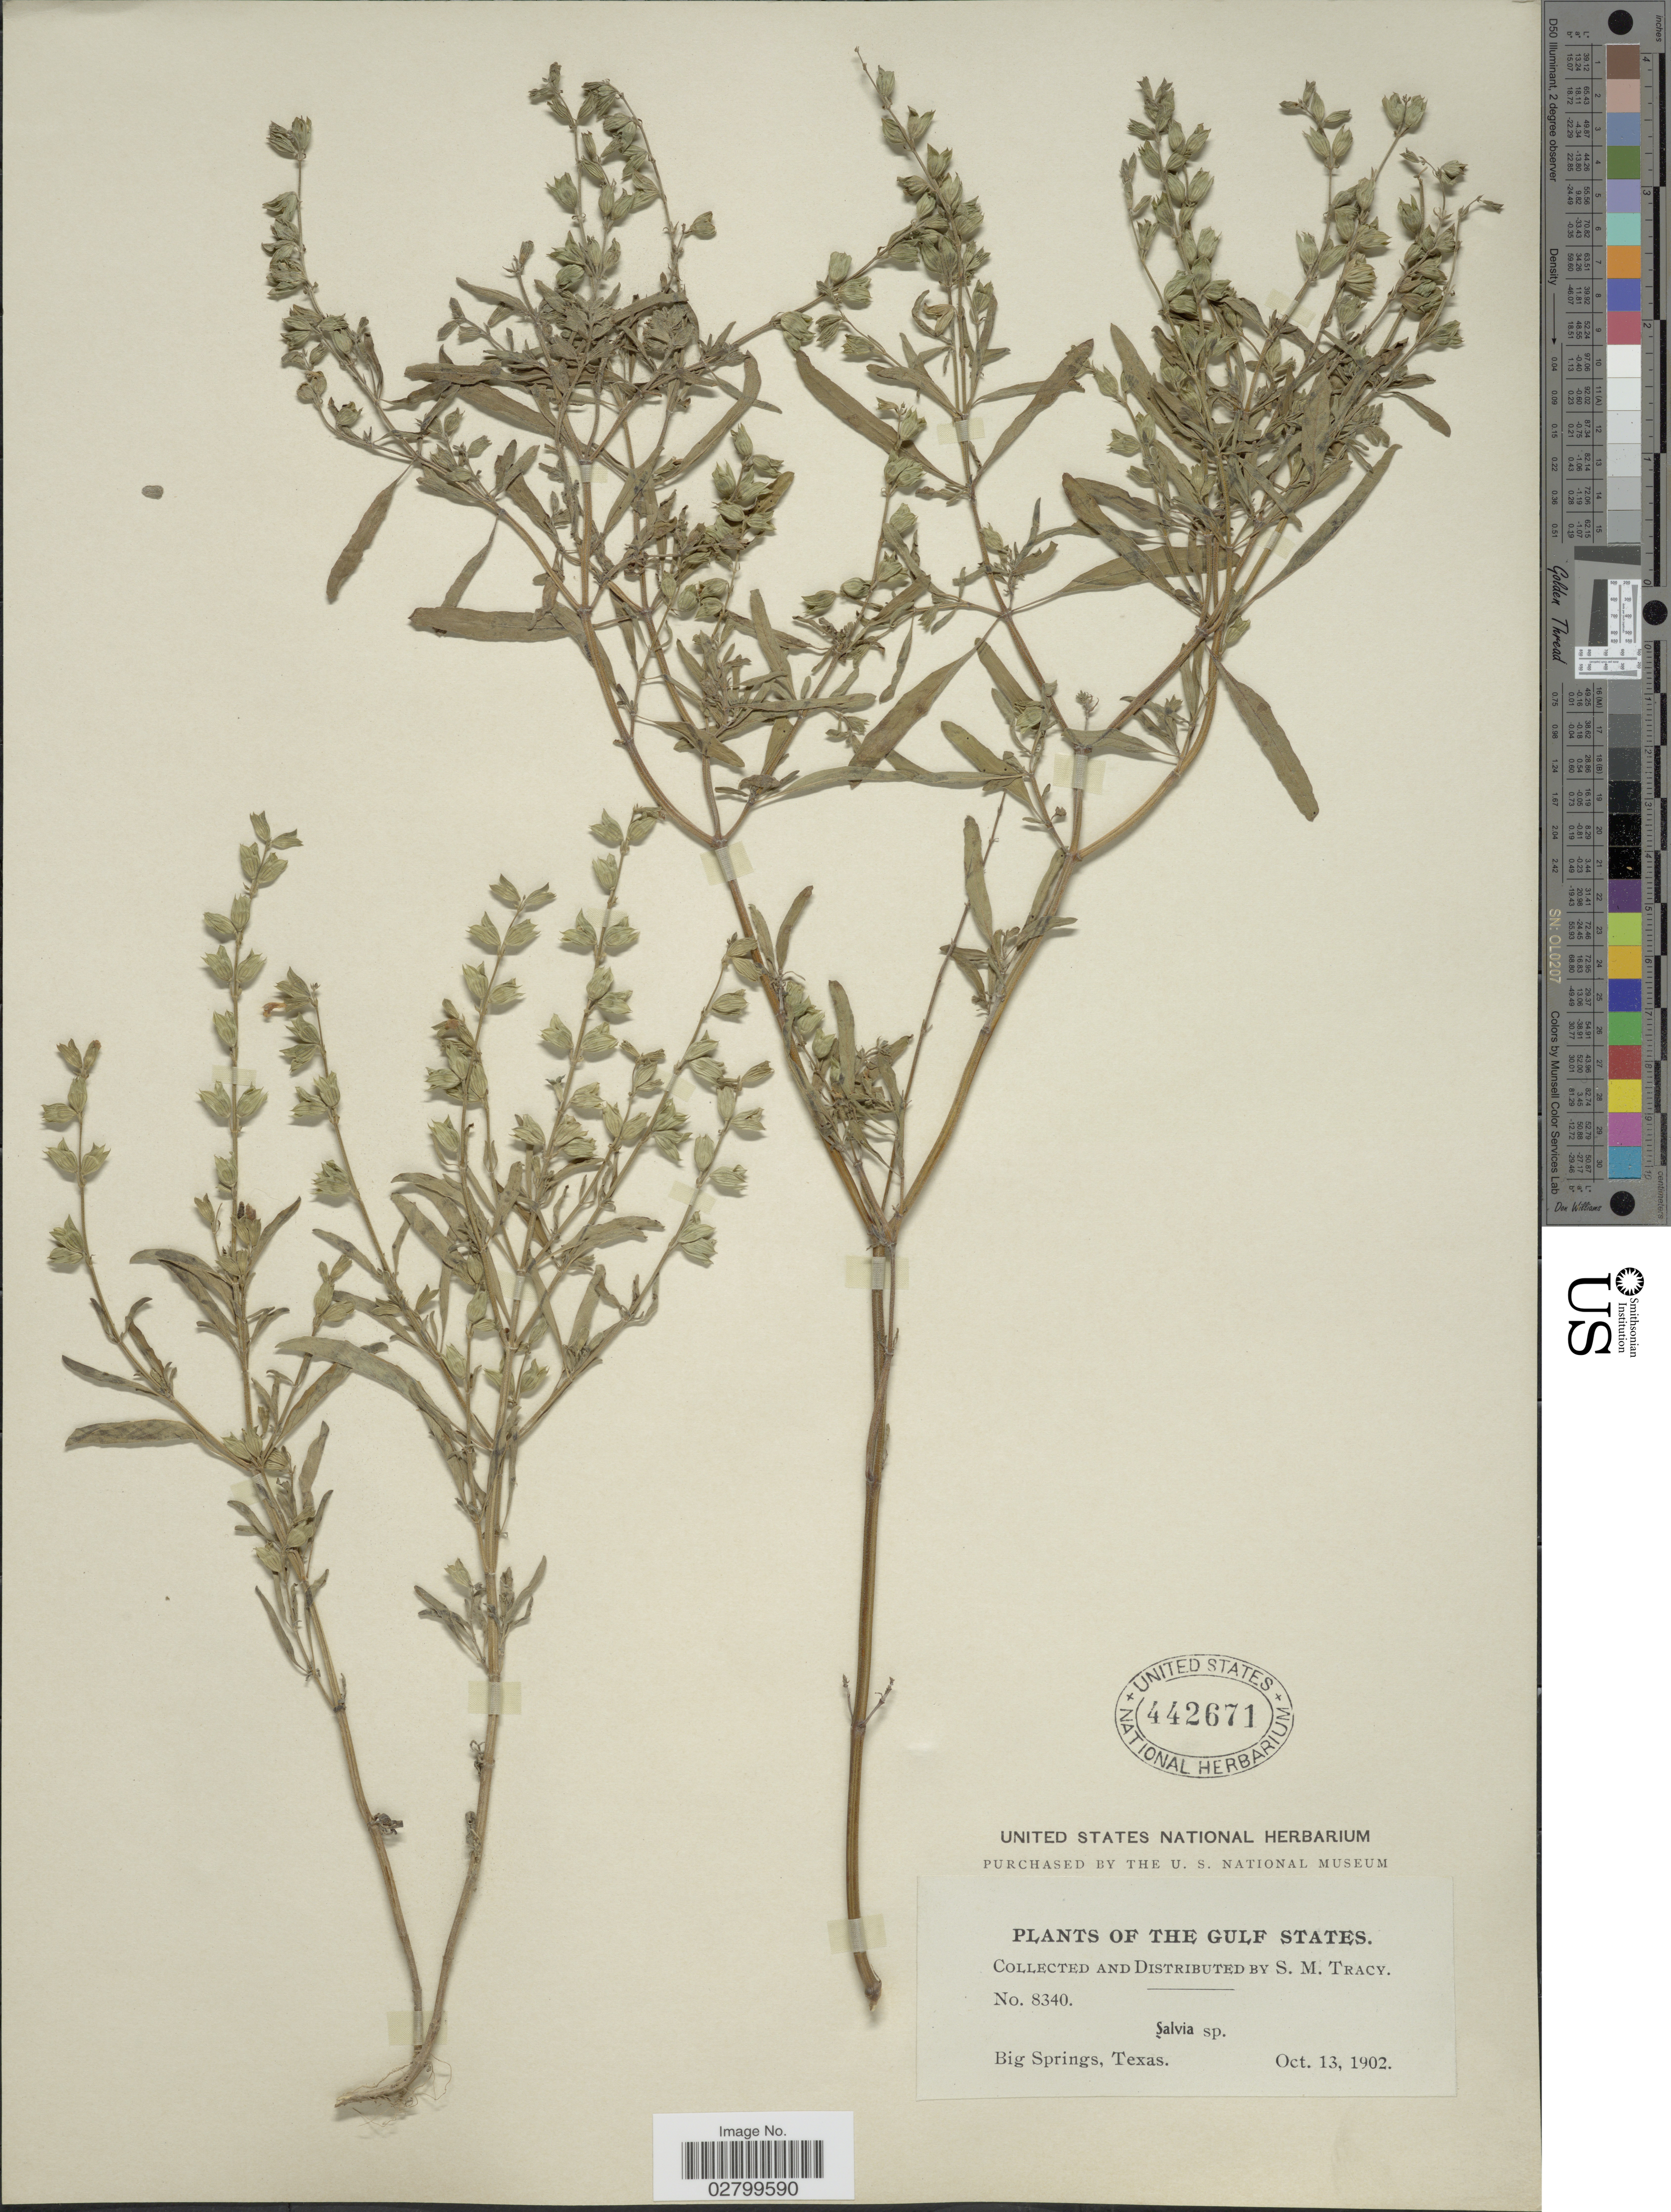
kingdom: Plantae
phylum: Tracheophyta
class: Magnoliopsida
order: Lamiales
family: Lamiaceae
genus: Salvia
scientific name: Salvia lanceolata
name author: Brouss.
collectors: S. M. Tracy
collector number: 8340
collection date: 1902-10-13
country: United States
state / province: Texas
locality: Gulf States. Big Springs, Texas.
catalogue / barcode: US 442671